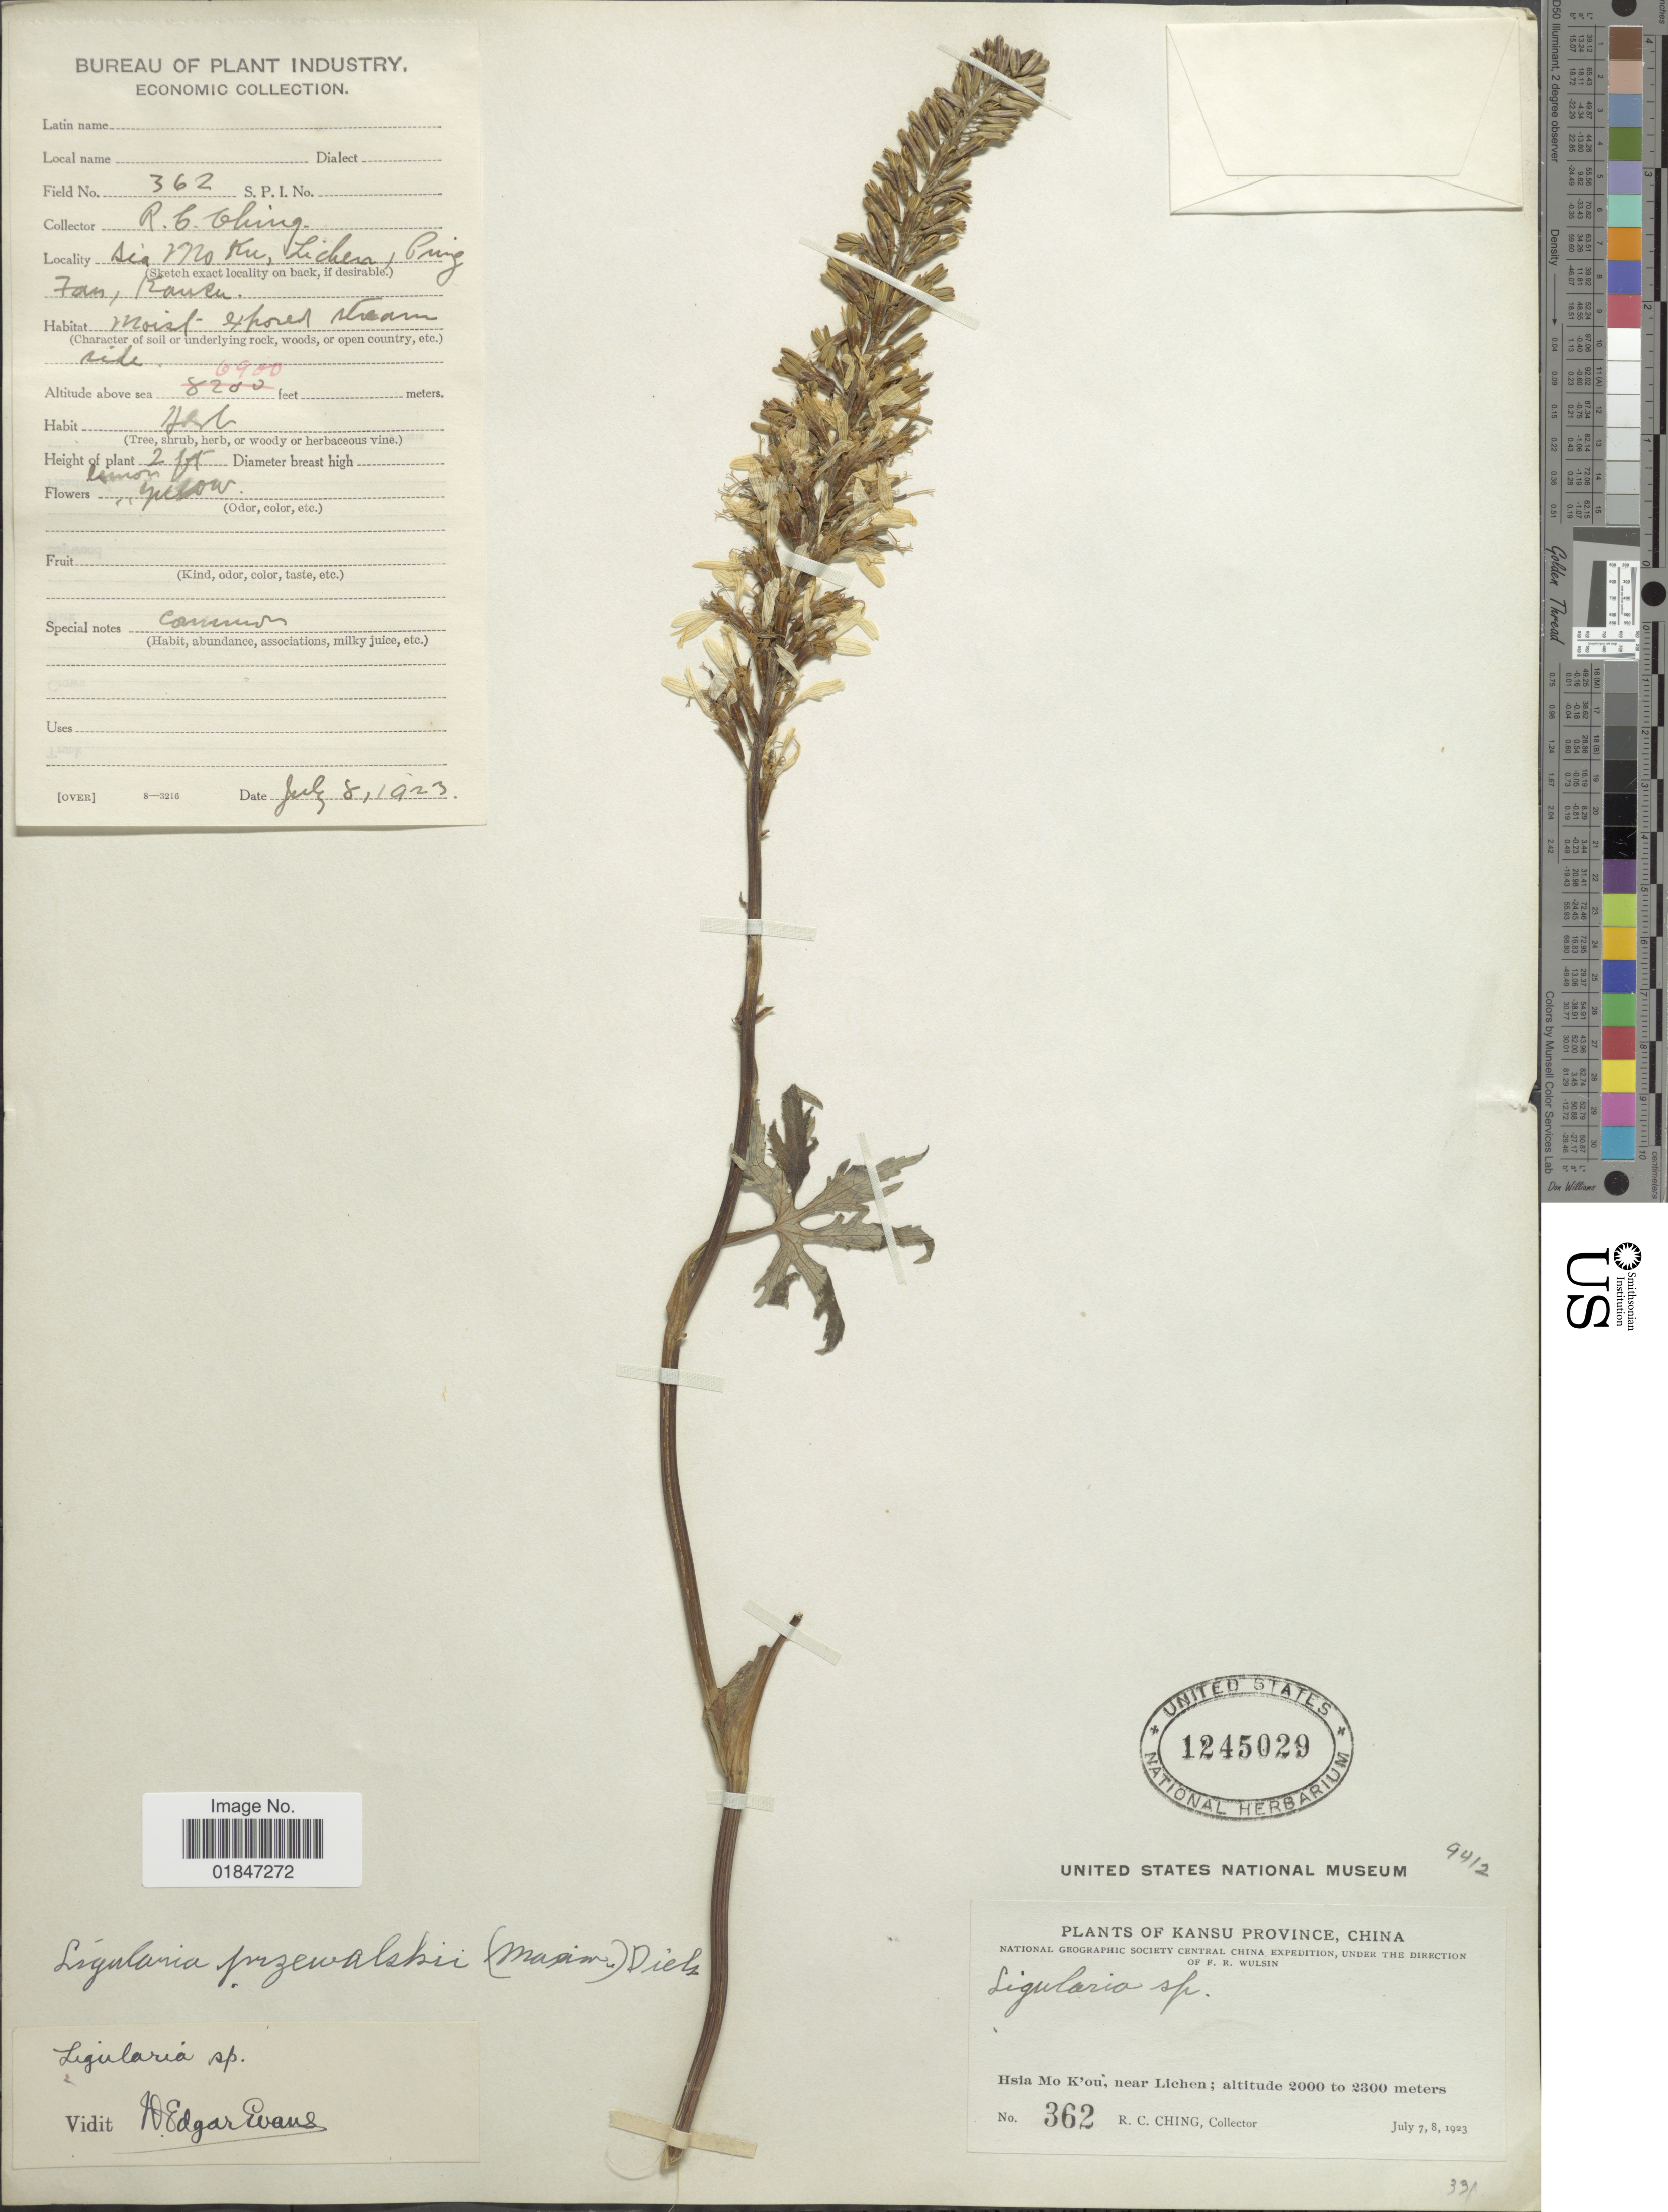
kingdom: Plantae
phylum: Tracheophyta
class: Magnoliopsida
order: Asterales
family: Asteraceae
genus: Ligularia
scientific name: Ligularia przewalskii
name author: (Maximowicz) Diels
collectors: R. C. Ching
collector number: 362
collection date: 1923-07-08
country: China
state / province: Gansu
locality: Kansu Province, China. Hsia Mo Kou, near Lichen.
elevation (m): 2103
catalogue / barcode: US 245029